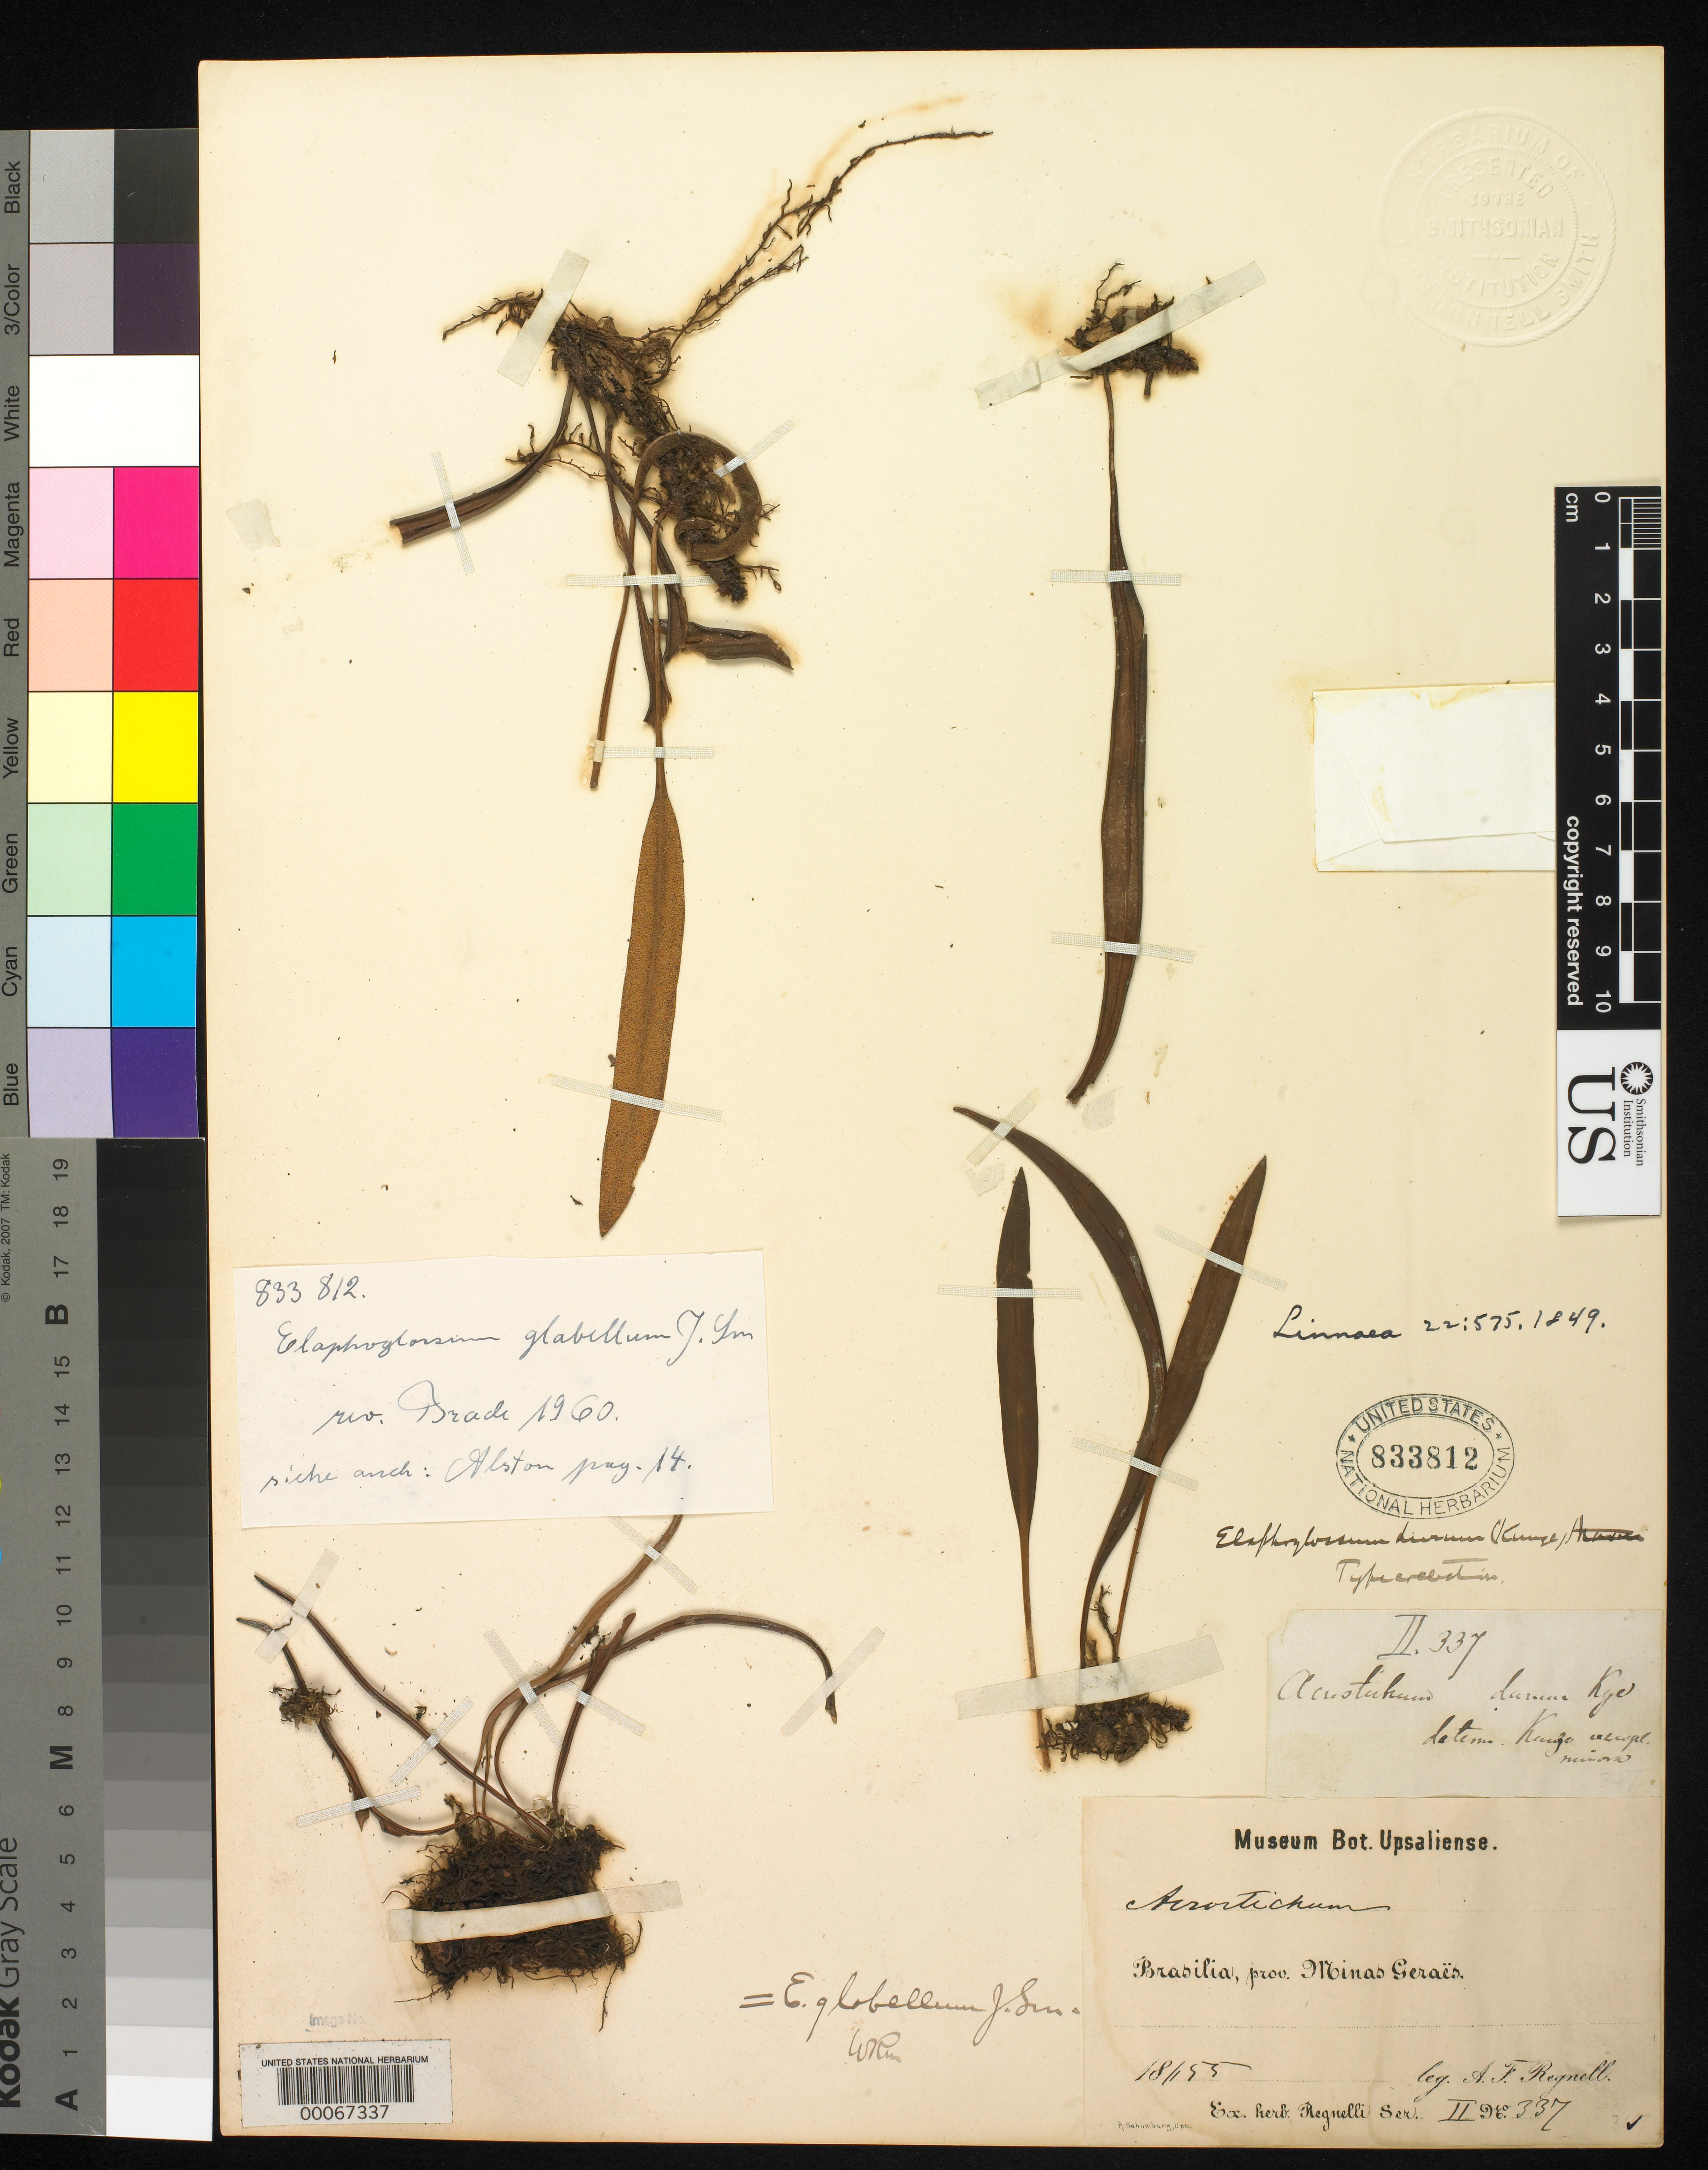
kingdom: Plantae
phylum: Tracheophyta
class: Polypodiopsida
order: Polypodiales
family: Pteridaceae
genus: Acrostichum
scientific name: Acrostichum durum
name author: Kunze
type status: Type Collection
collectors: A. F. Regnell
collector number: II 337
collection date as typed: Jan 1855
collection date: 1855-01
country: Brazil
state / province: Minas Gerais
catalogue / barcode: US 833812